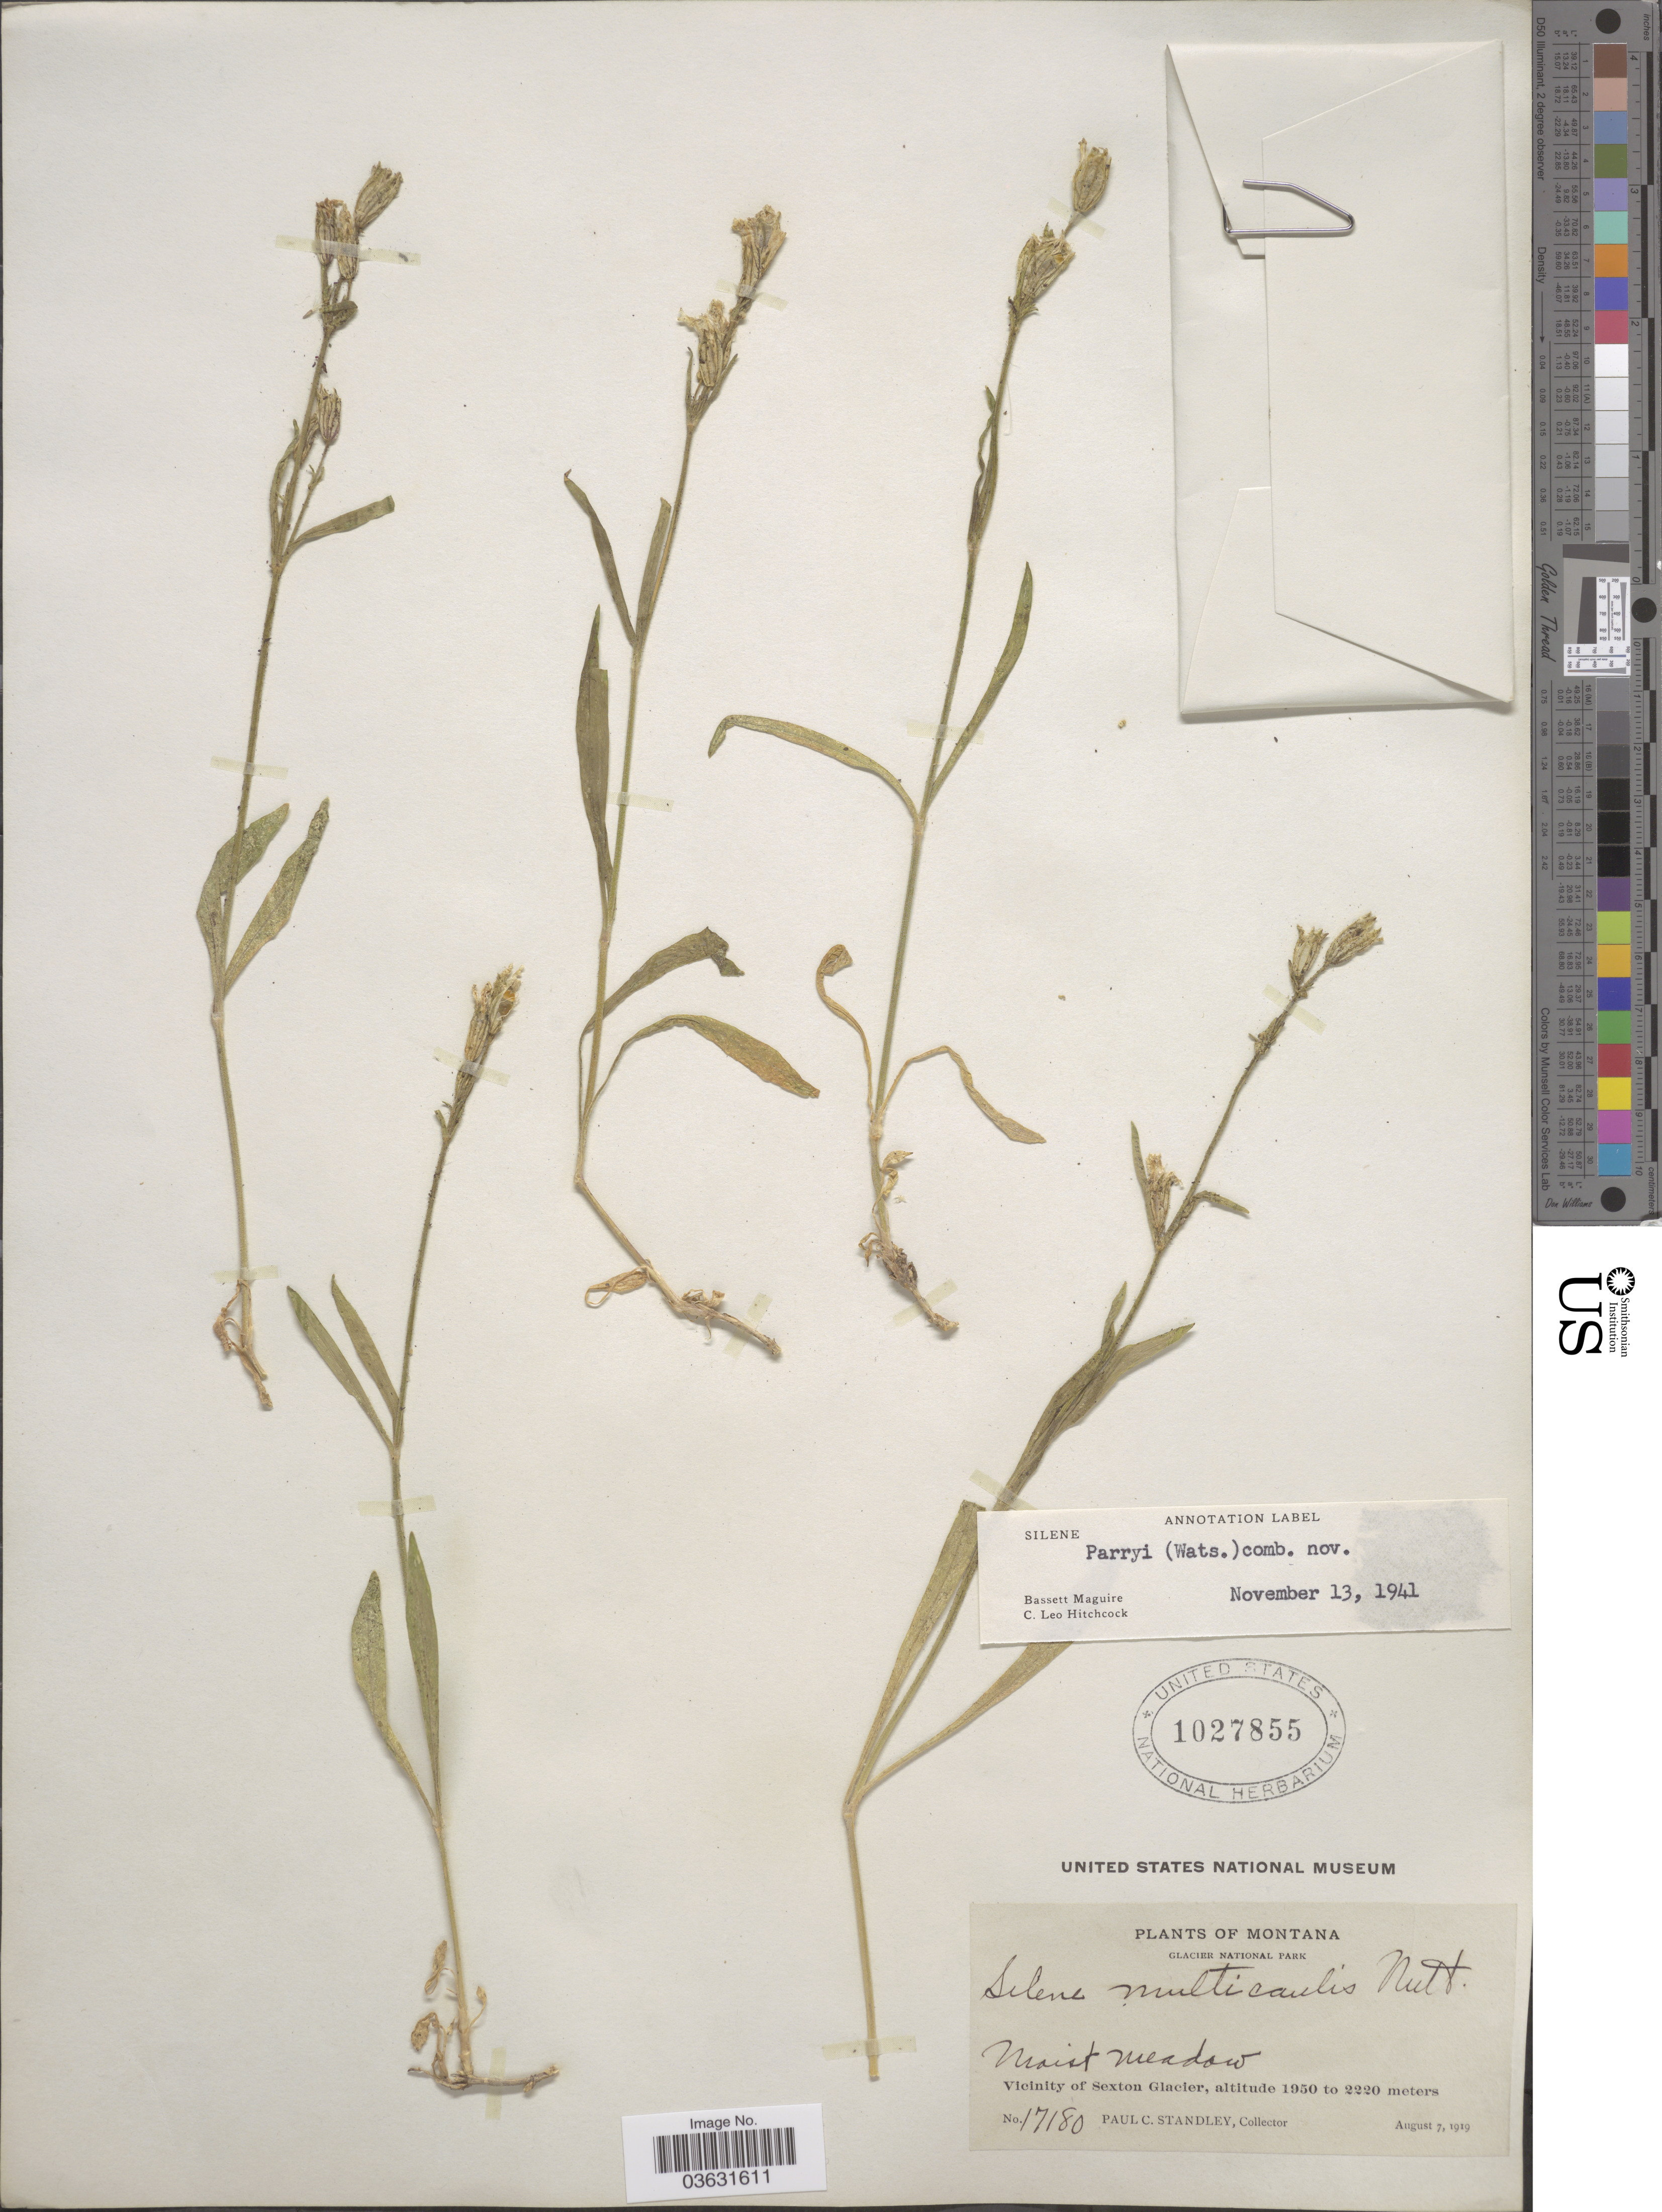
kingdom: Plantae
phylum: Tracheophyta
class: Magnoliopsida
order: Caryophyllales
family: Caryophyllaceae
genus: Silene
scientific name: Silene parryi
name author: (S. Watson) C.L. Hitchc. & Maguire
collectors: P. C. Standley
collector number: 17180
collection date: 1919-08-07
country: United States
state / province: Montana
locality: Glacier National Park. Vicinity of Sexton Glacier.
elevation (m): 1950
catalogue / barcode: US 1027855